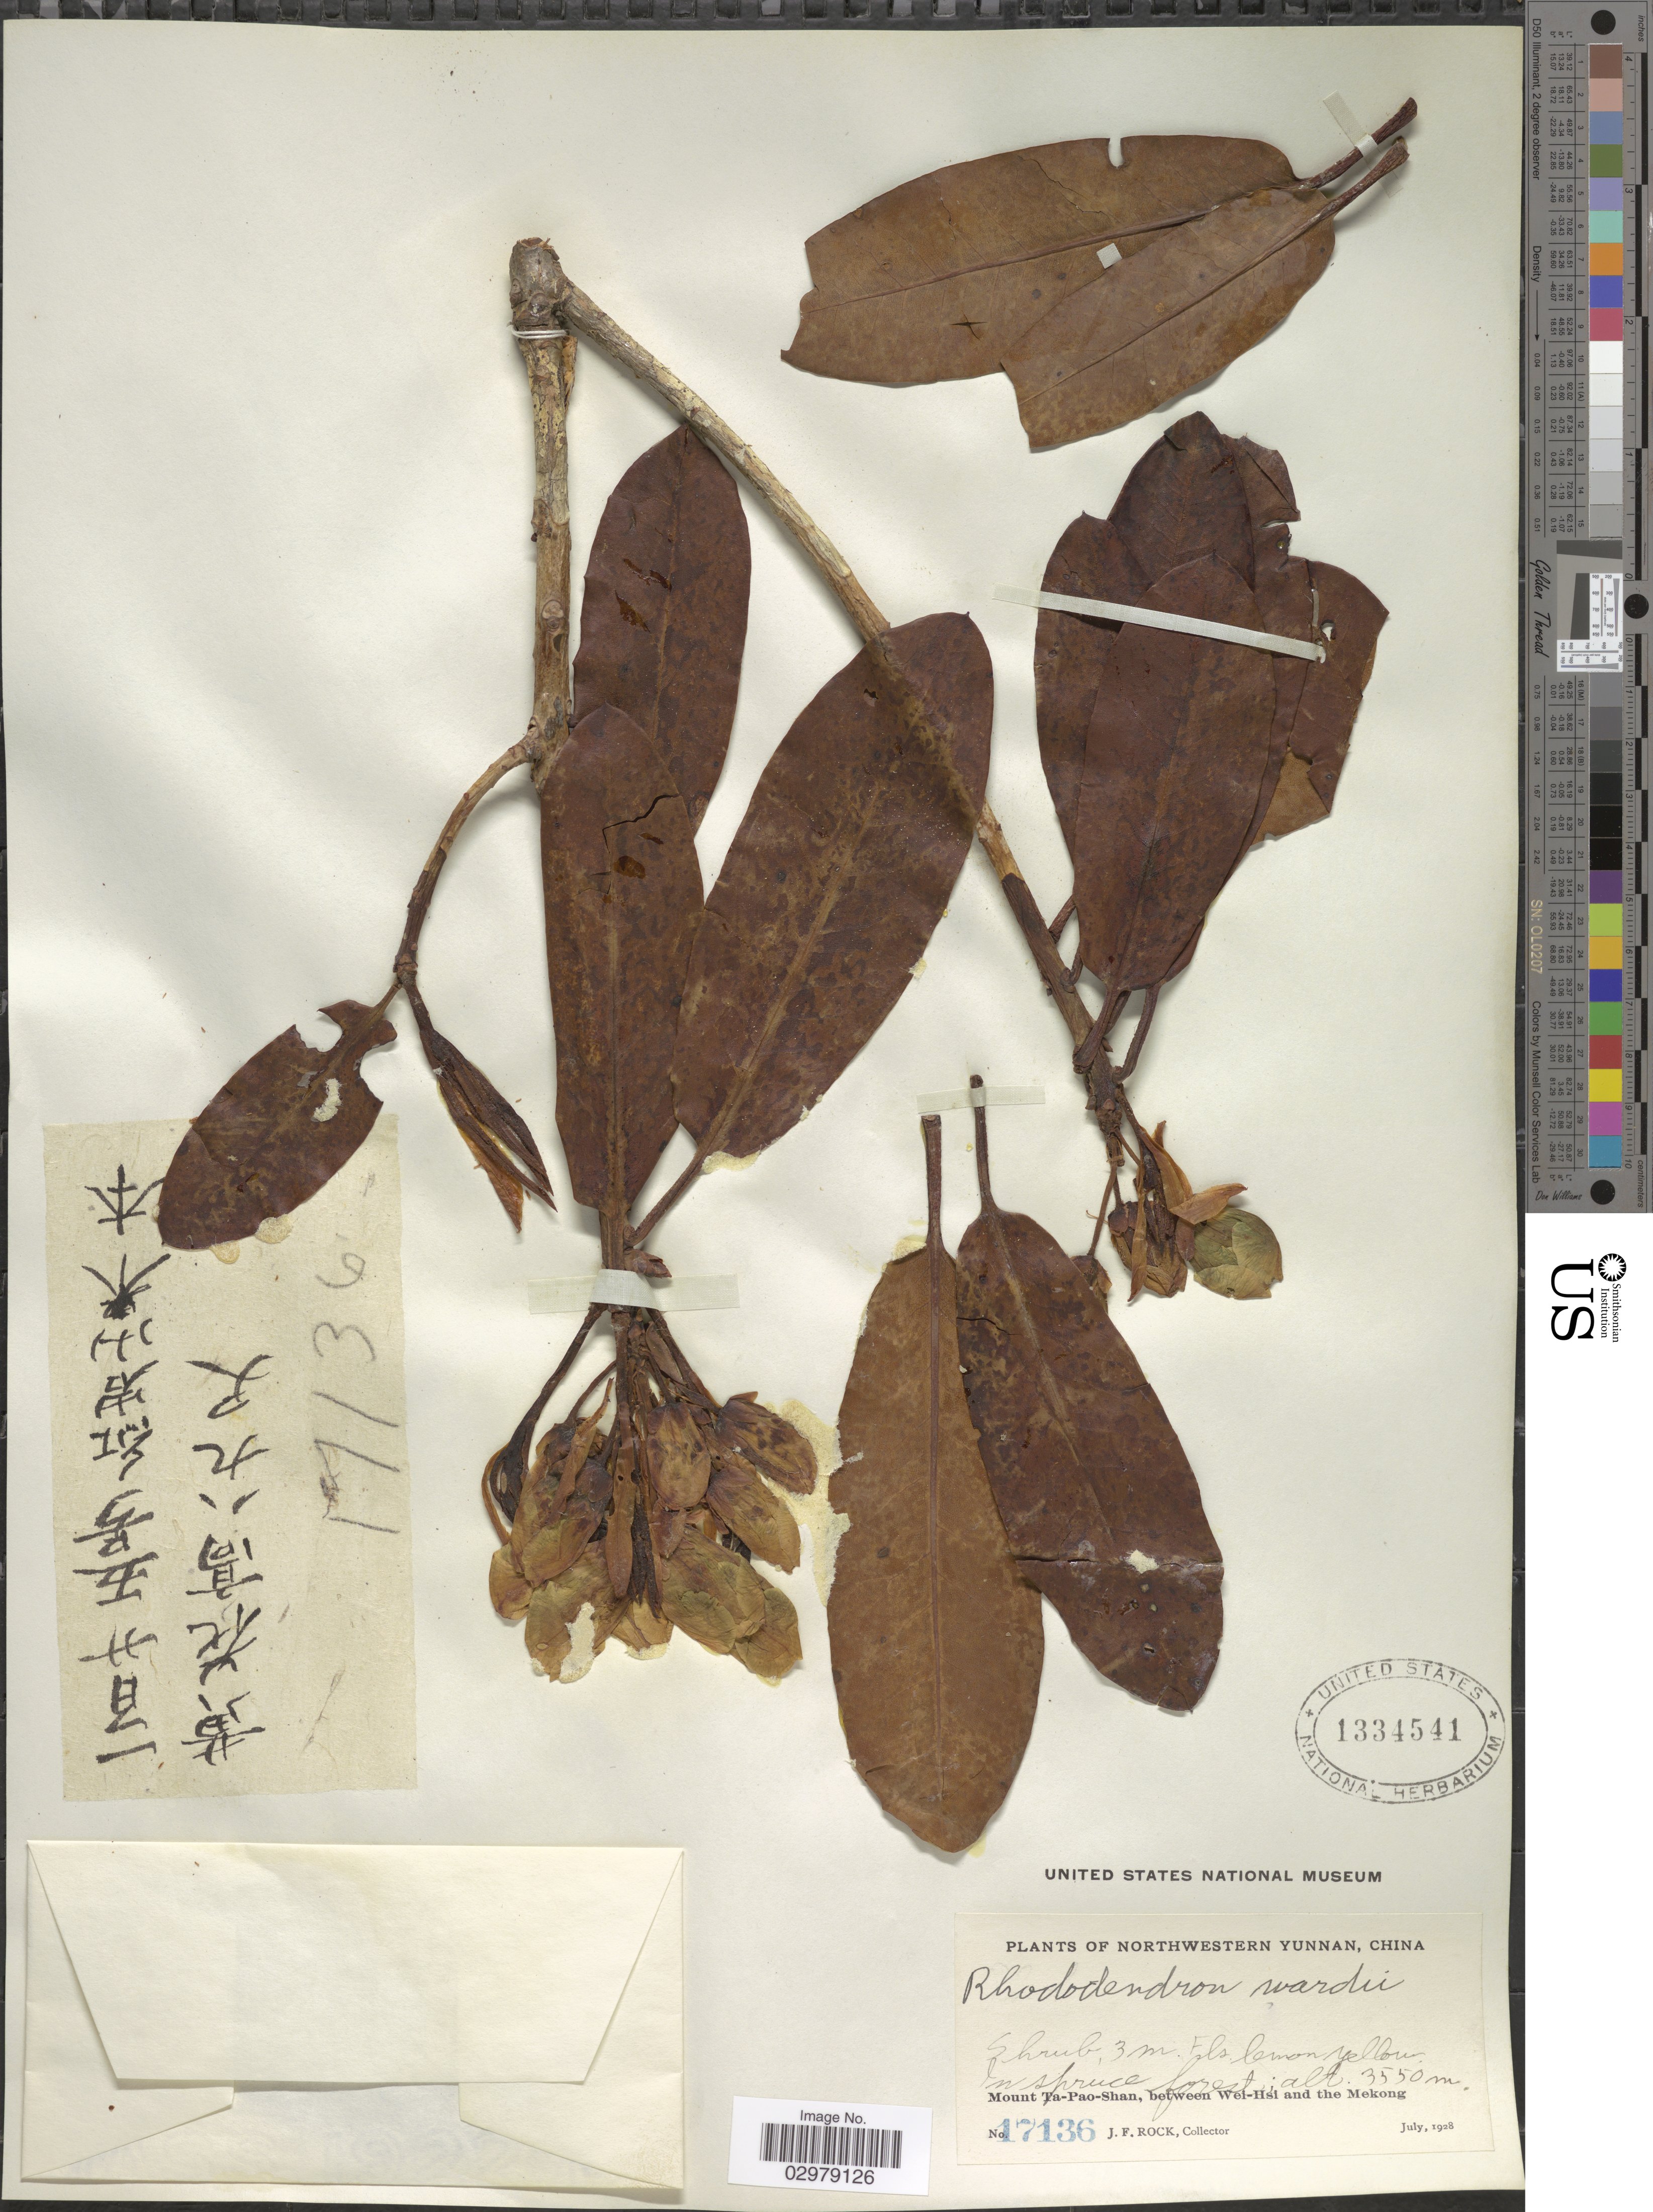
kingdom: Plantae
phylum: Tracheophyta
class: Magnoliopsida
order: Ericales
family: Ericaceae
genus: Rhododendron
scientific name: Rhododendron wardii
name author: W.W. Sm.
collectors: J. Rock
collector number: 17136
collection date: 1928-07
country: China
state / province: Yunnan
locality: Northwestern Yunnan. In spruce forest. Mount Ta-Pao-Shan, between Wei-Hsi and the Mekong.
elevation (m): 3550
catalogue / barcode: US 1334541